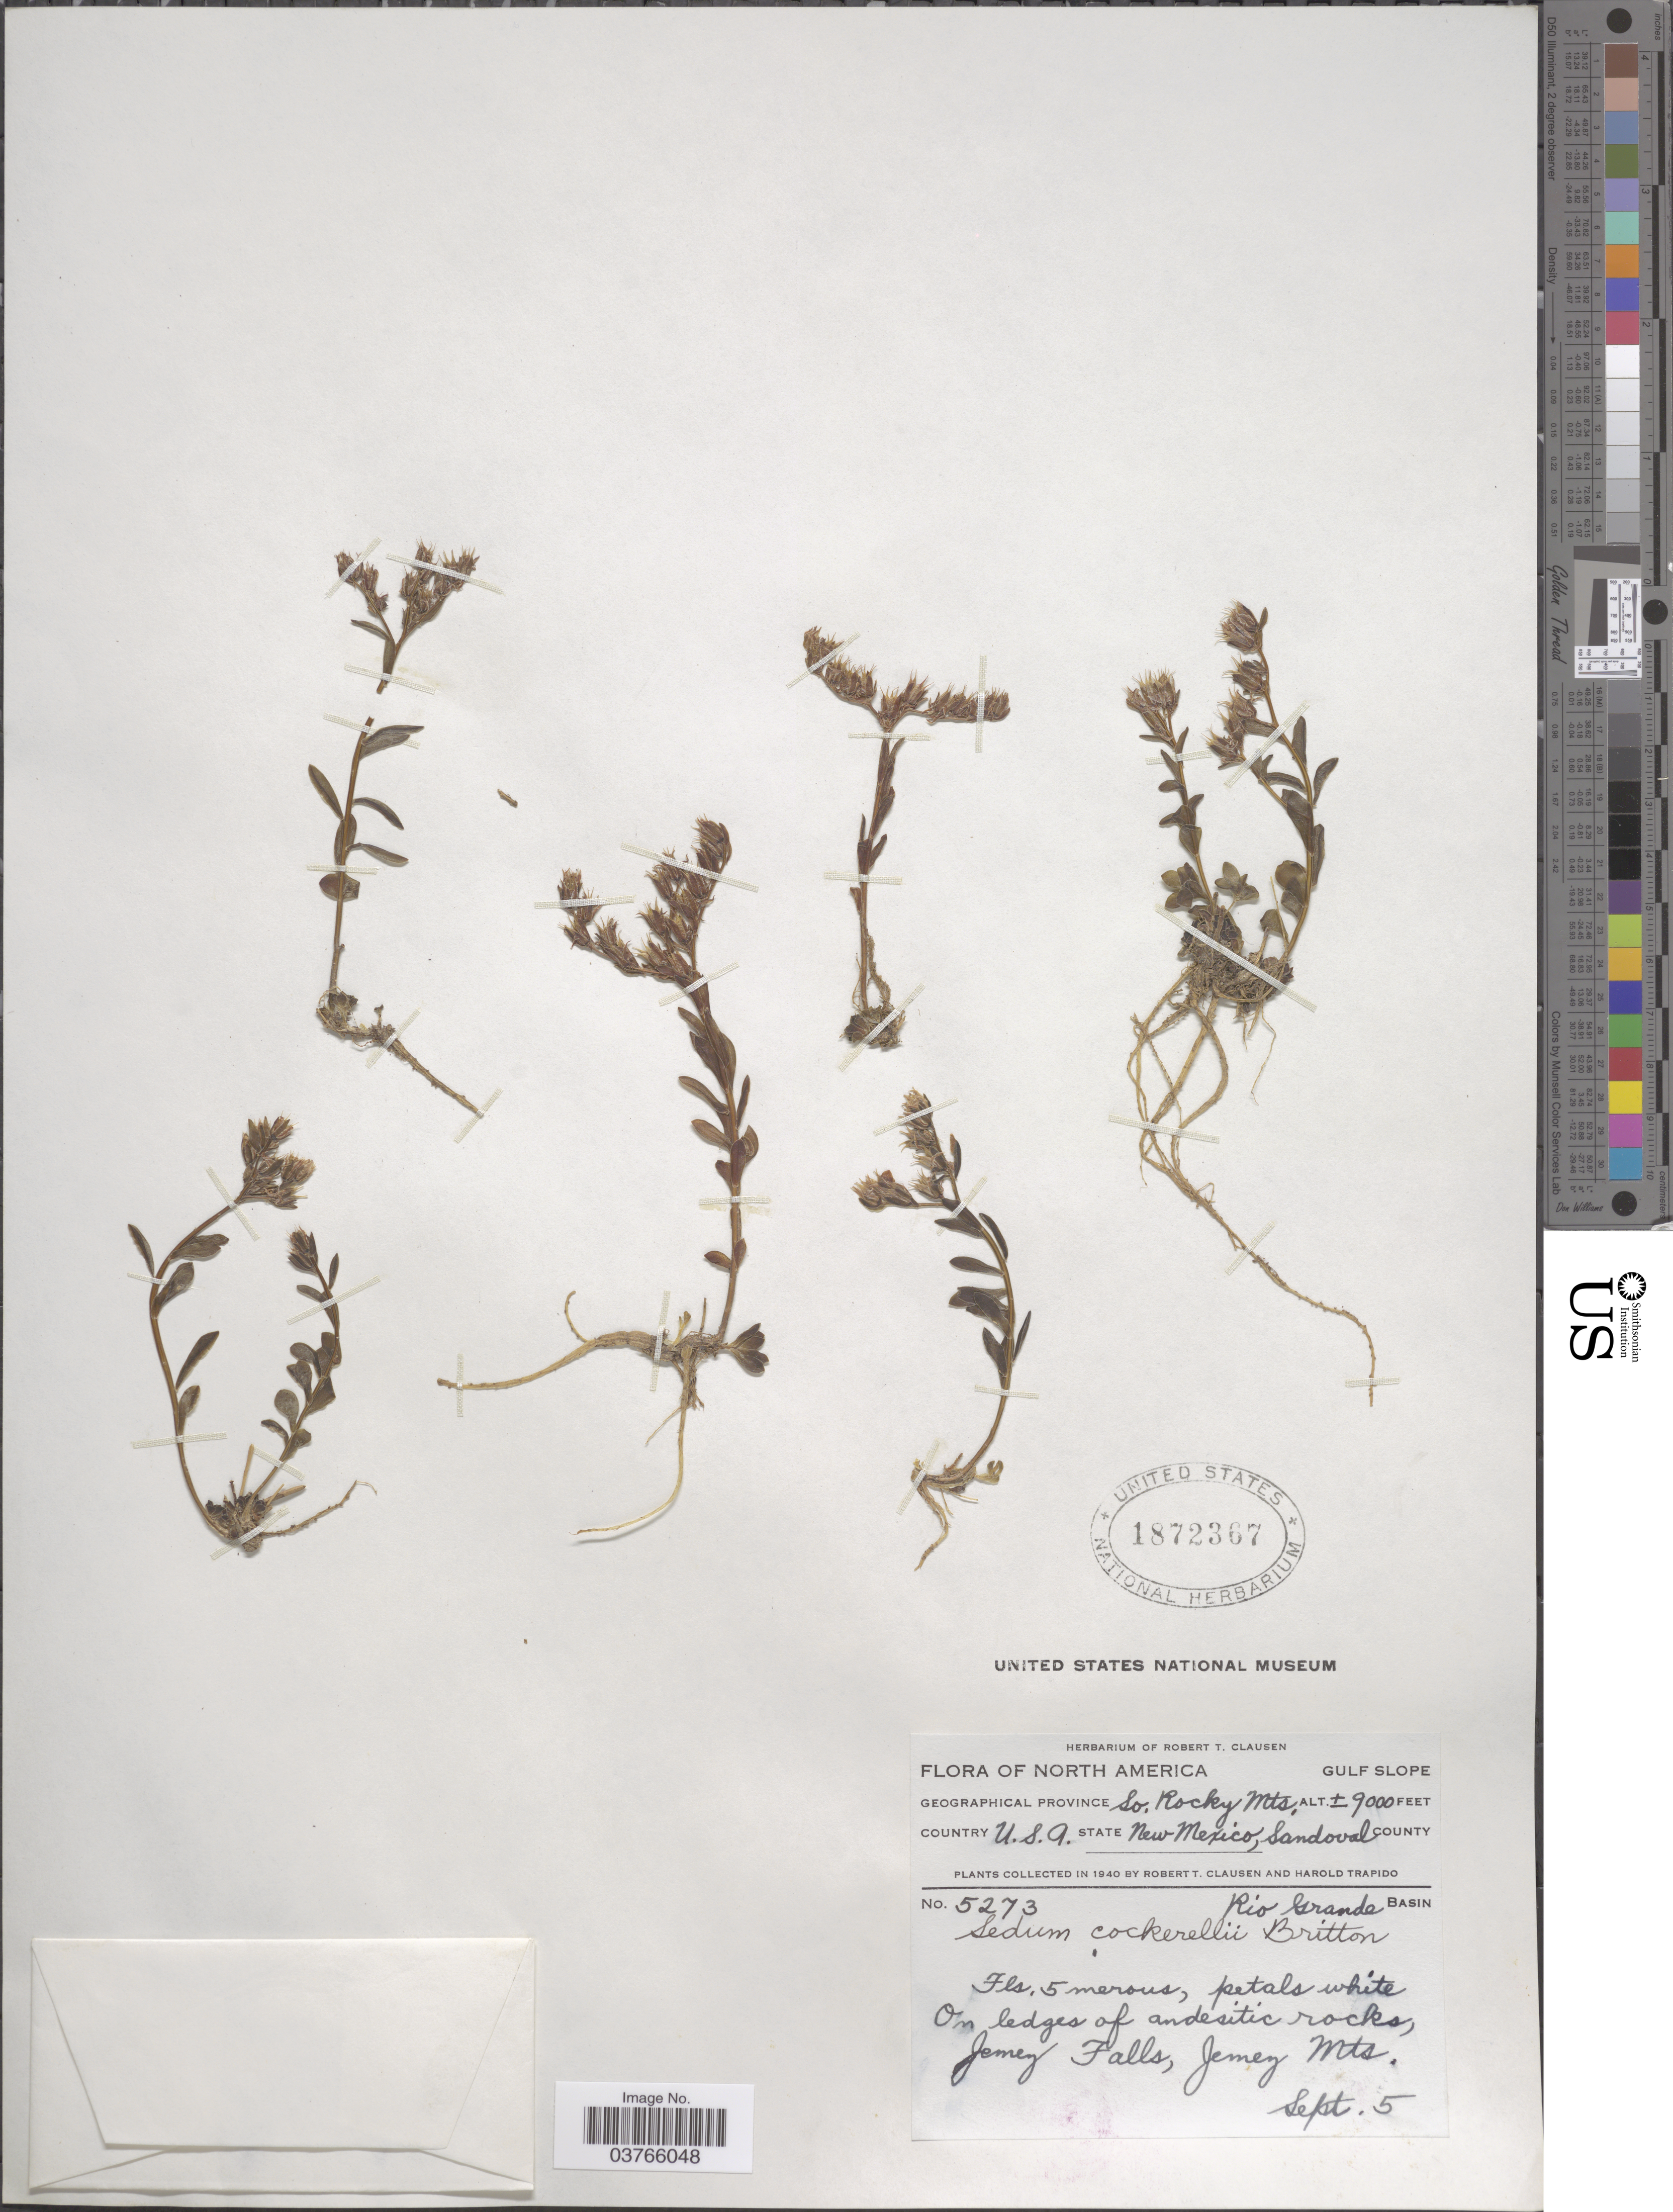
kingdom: Plantae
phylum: Tracheophyta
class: Magnoliopsida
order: Saxifragales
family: Crassulaceae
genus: Sedum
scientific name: Sedum cockerellii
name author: Britton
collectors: R. T. Clausen & H. Trapido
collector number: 5273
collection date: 1940-09-05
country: United States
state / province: New Mexico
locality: Gulf Slope, Geographical Province So. Rocky Mts. Sandoval County. Rio Grande Basin. Jemey Falls, Jemey Mts.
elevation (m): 2743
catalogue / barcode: US 1872367